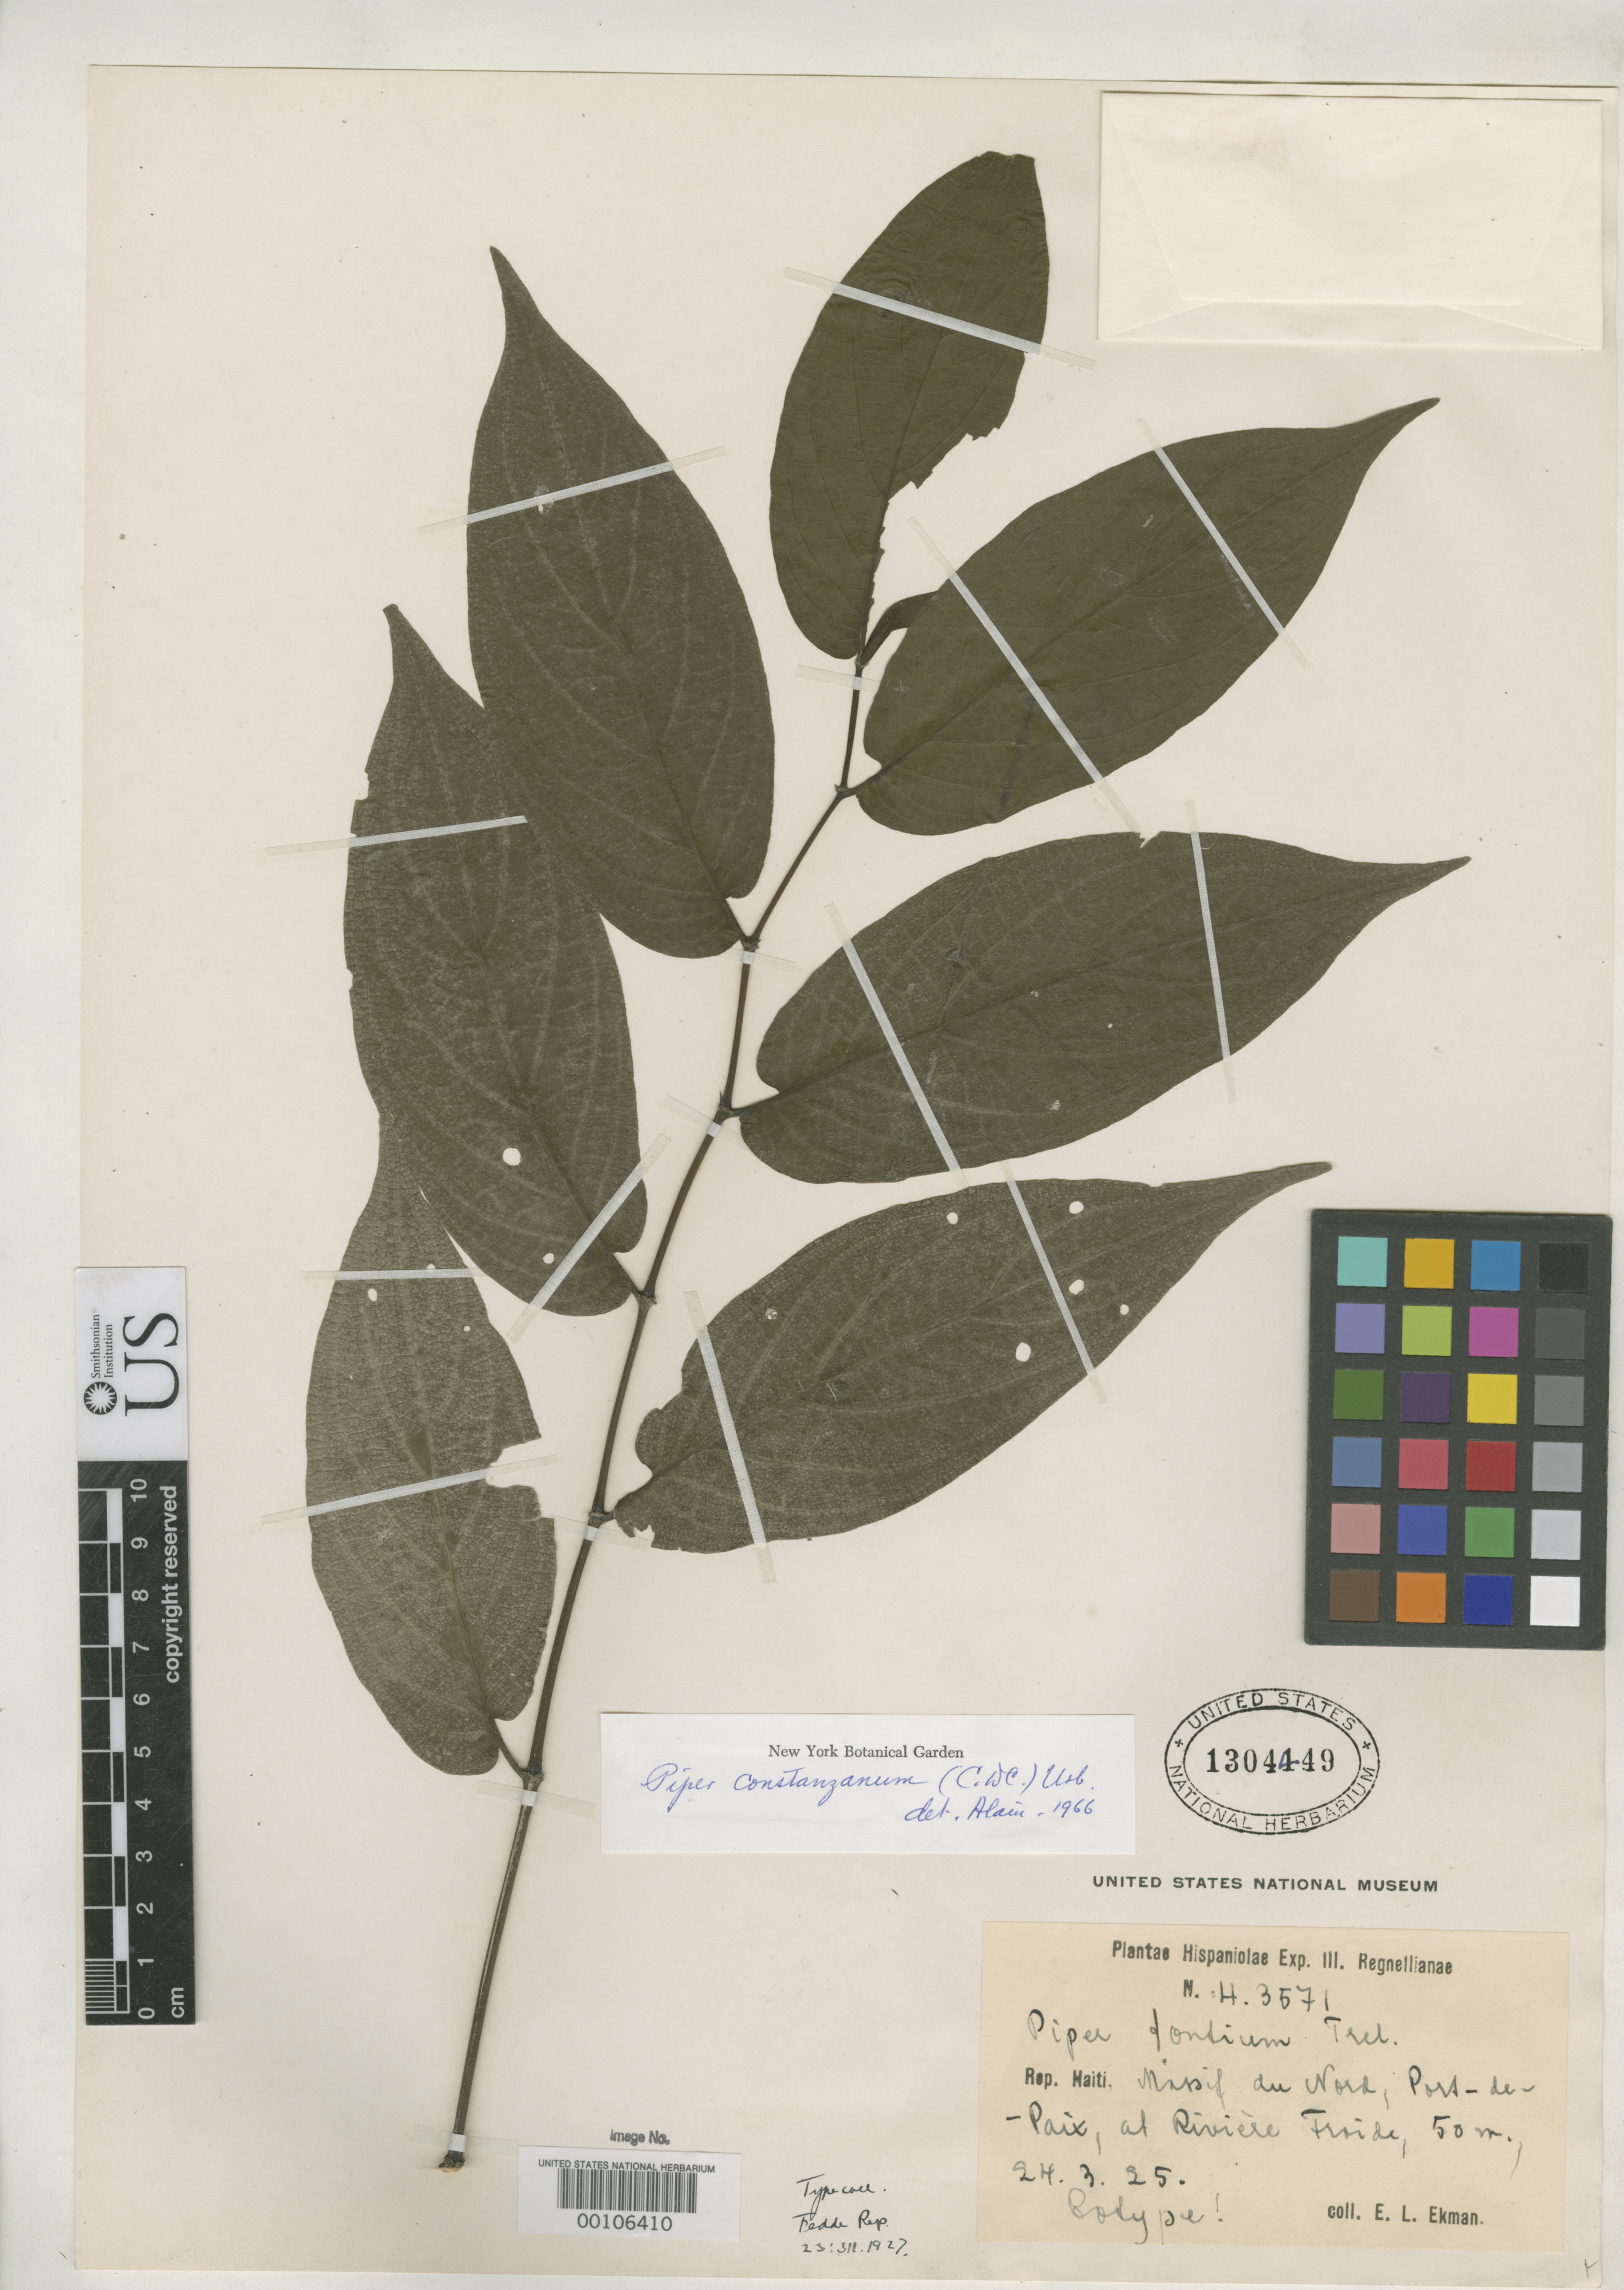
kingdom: Plantae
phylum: Tracheophyta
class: Magnoliopsida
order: Piperales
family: Piperaceae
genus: Piper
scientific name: Piper fontium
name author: Trel.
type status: Isotype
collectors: E. L. Ekman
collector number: H 3571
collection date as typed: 24 Mar 1925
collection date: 1925-03-24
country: Haiti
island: Hispaniola Island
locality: Morne Tourrise, Port-de-paix.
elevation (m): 50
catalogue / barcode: US 1304449